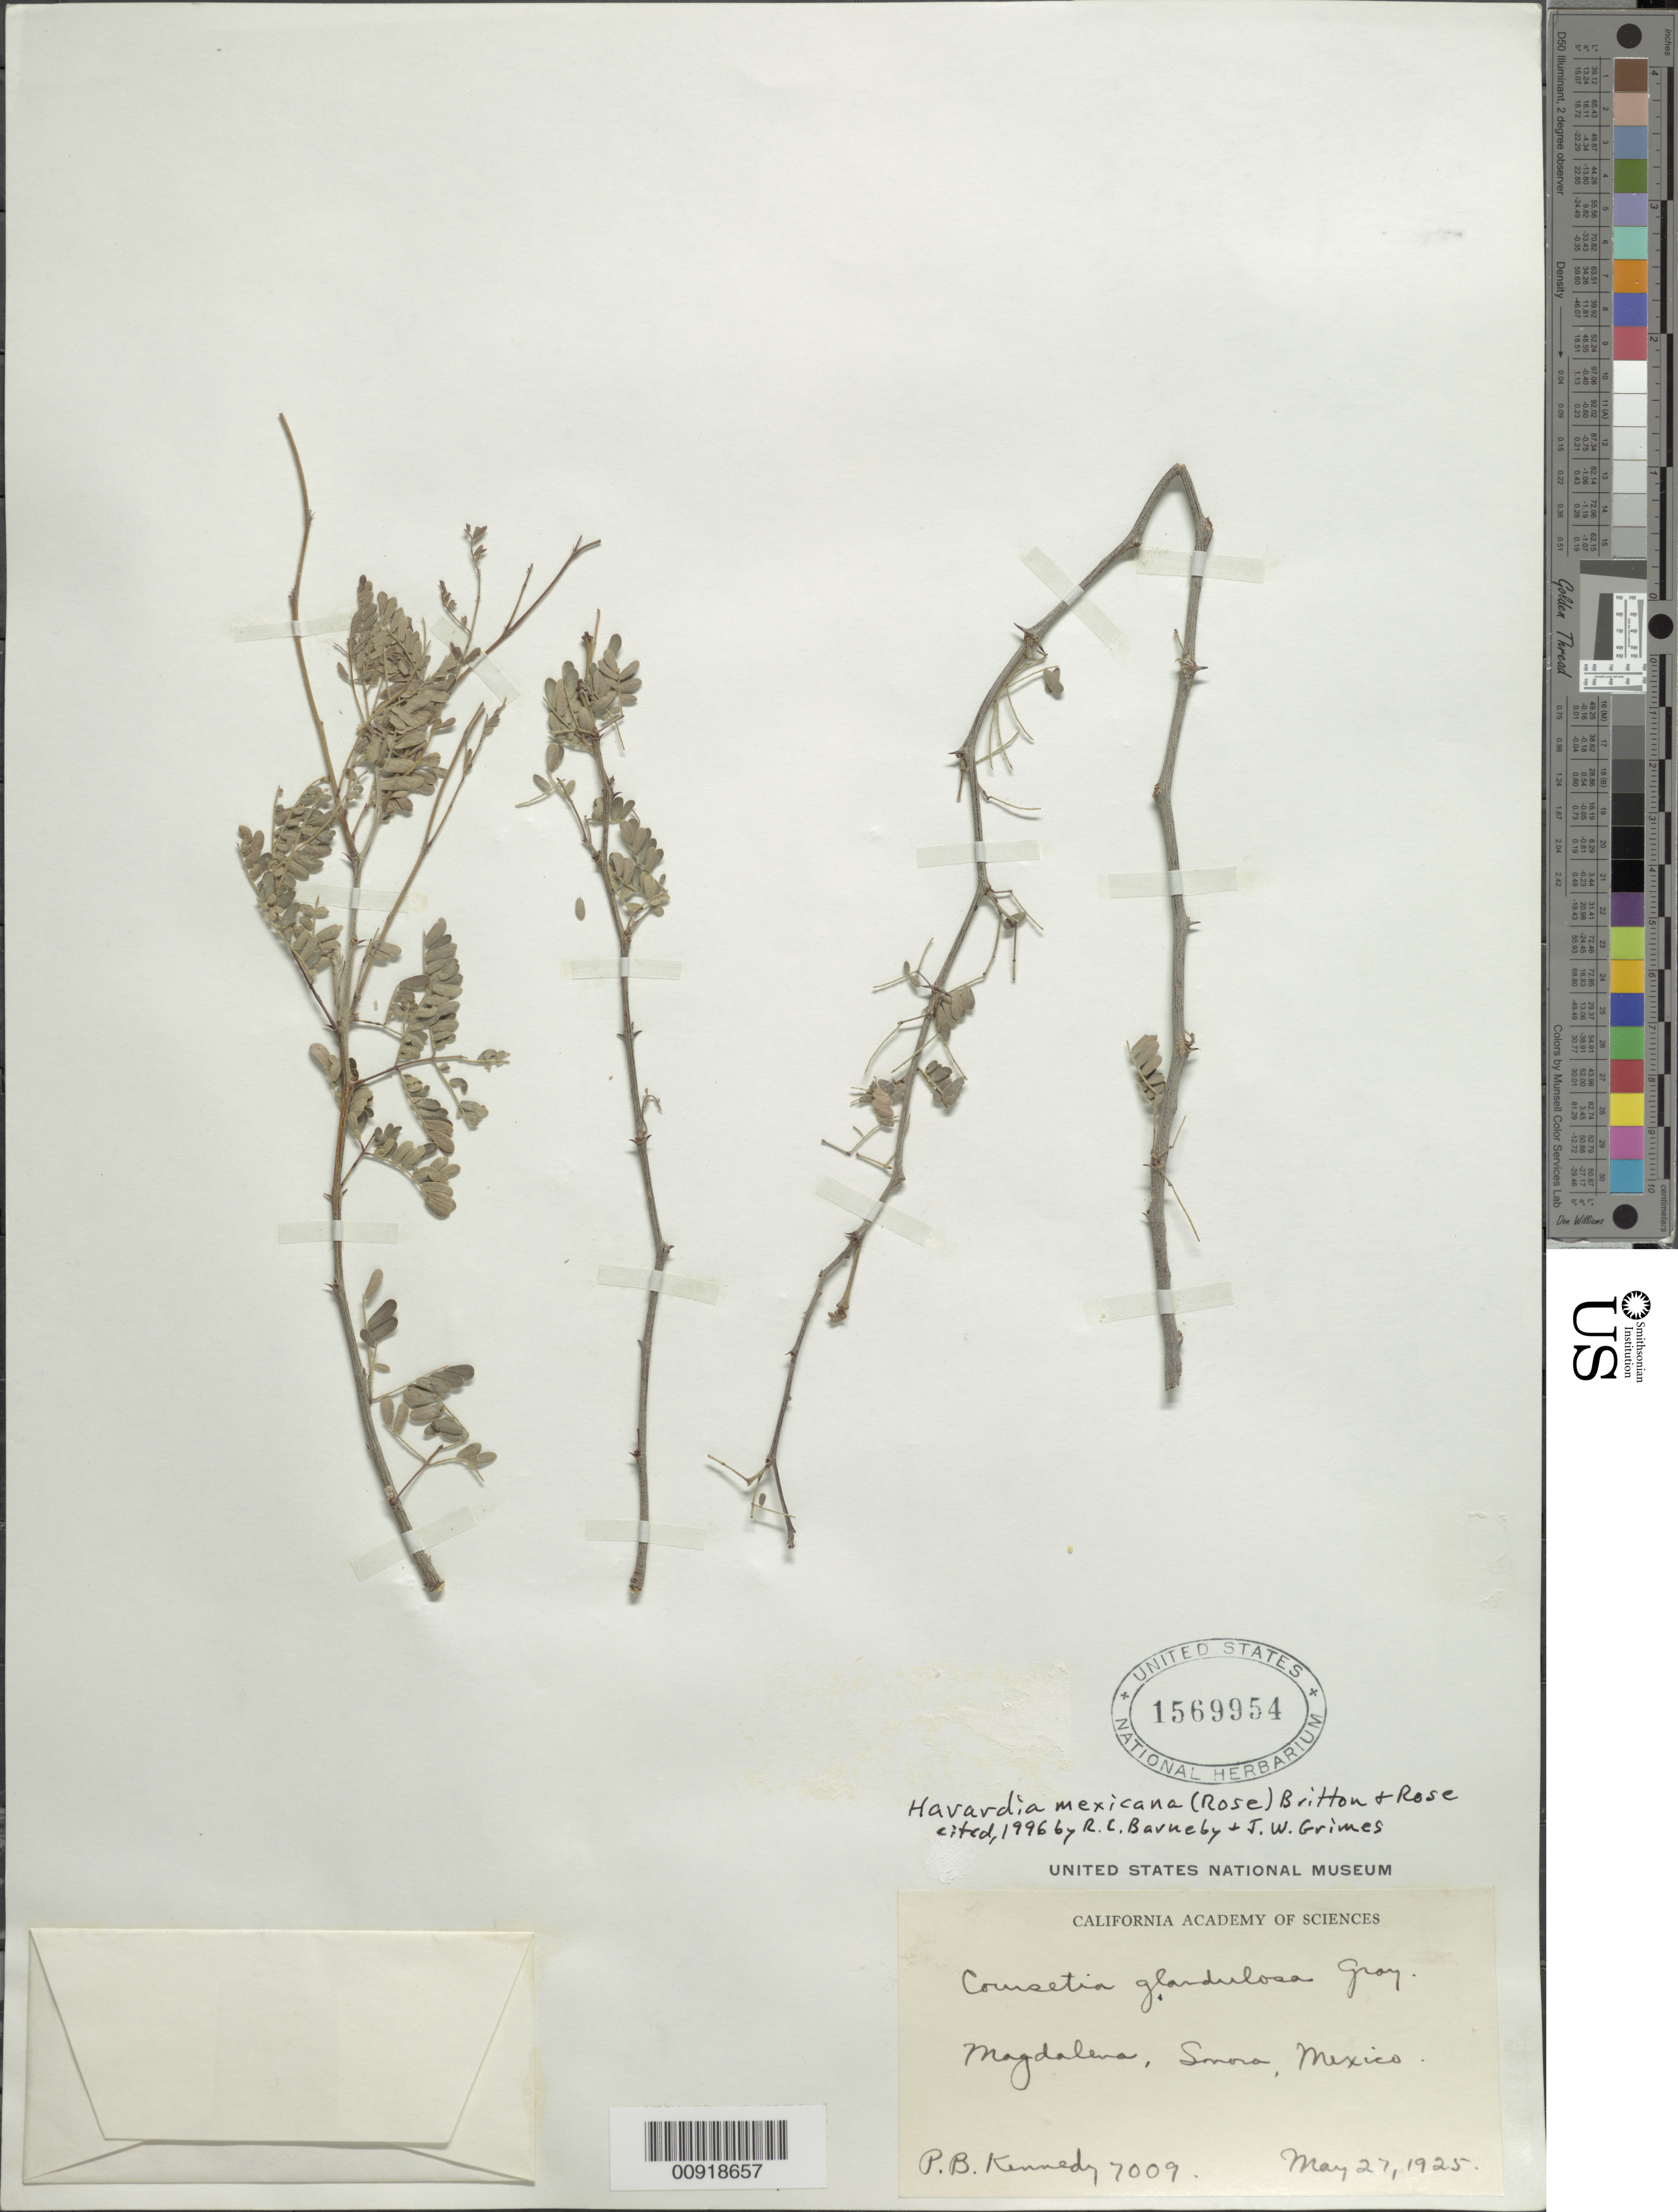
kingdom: Plantae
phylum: Tracheophyta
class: Magnoliopsida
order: Fabales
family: Fabaceae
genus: Havardia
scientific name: Havardia mexicana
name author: (Rose) Britton & Rose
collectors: P. B. Kennedy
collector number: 7009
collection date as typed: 27 May 1925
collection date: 1925-05-27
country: Mexico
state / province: Sonora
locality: Magdalena, Sonora.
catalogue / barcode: US 1569954